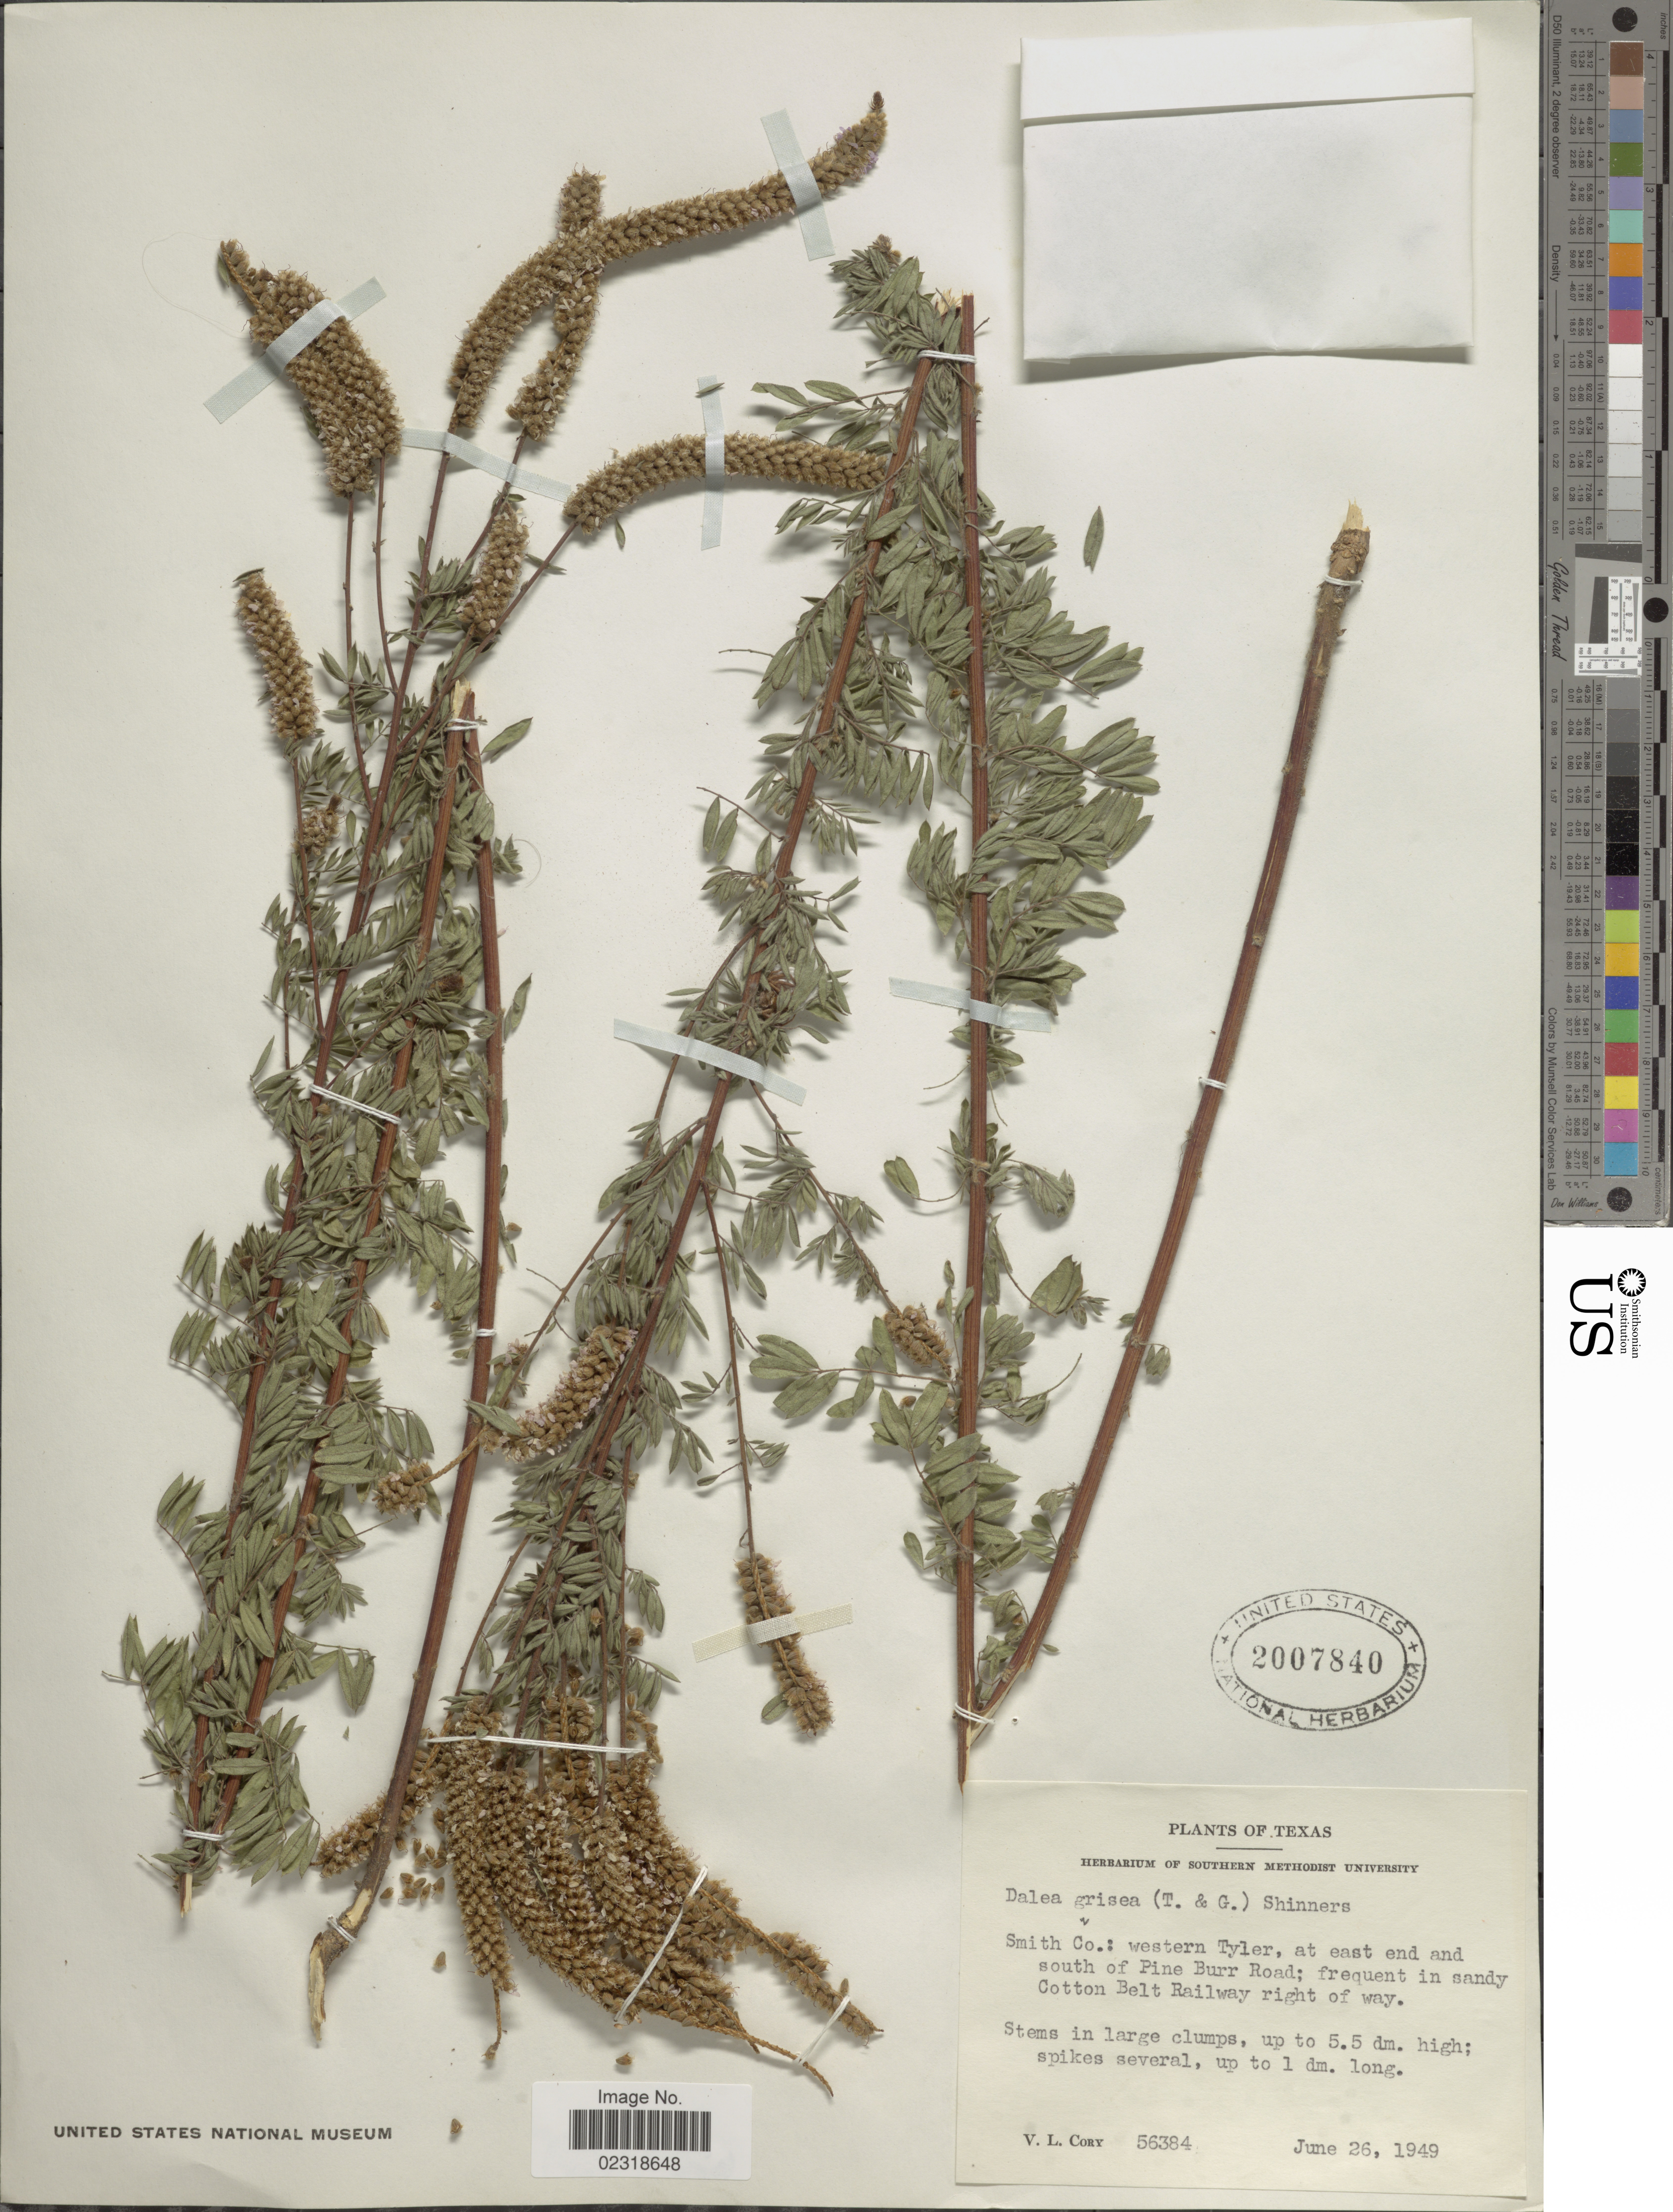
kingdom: Plantae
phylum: Tracheophyta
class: Magnoliopsida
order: Fabales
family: Fabaceae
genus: Dalea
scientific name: Dalea villosa var. grisea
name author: (Torr. & A. Gray) Barneby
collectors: V. Cory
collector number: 56384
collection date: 1949-06-26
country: United States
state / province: Texas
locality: Smith Co.: western Tyler, at east end and south of Pine Burr Road., frequent in sandy Cotton Belt Railway right of way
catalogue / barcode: US 2007840